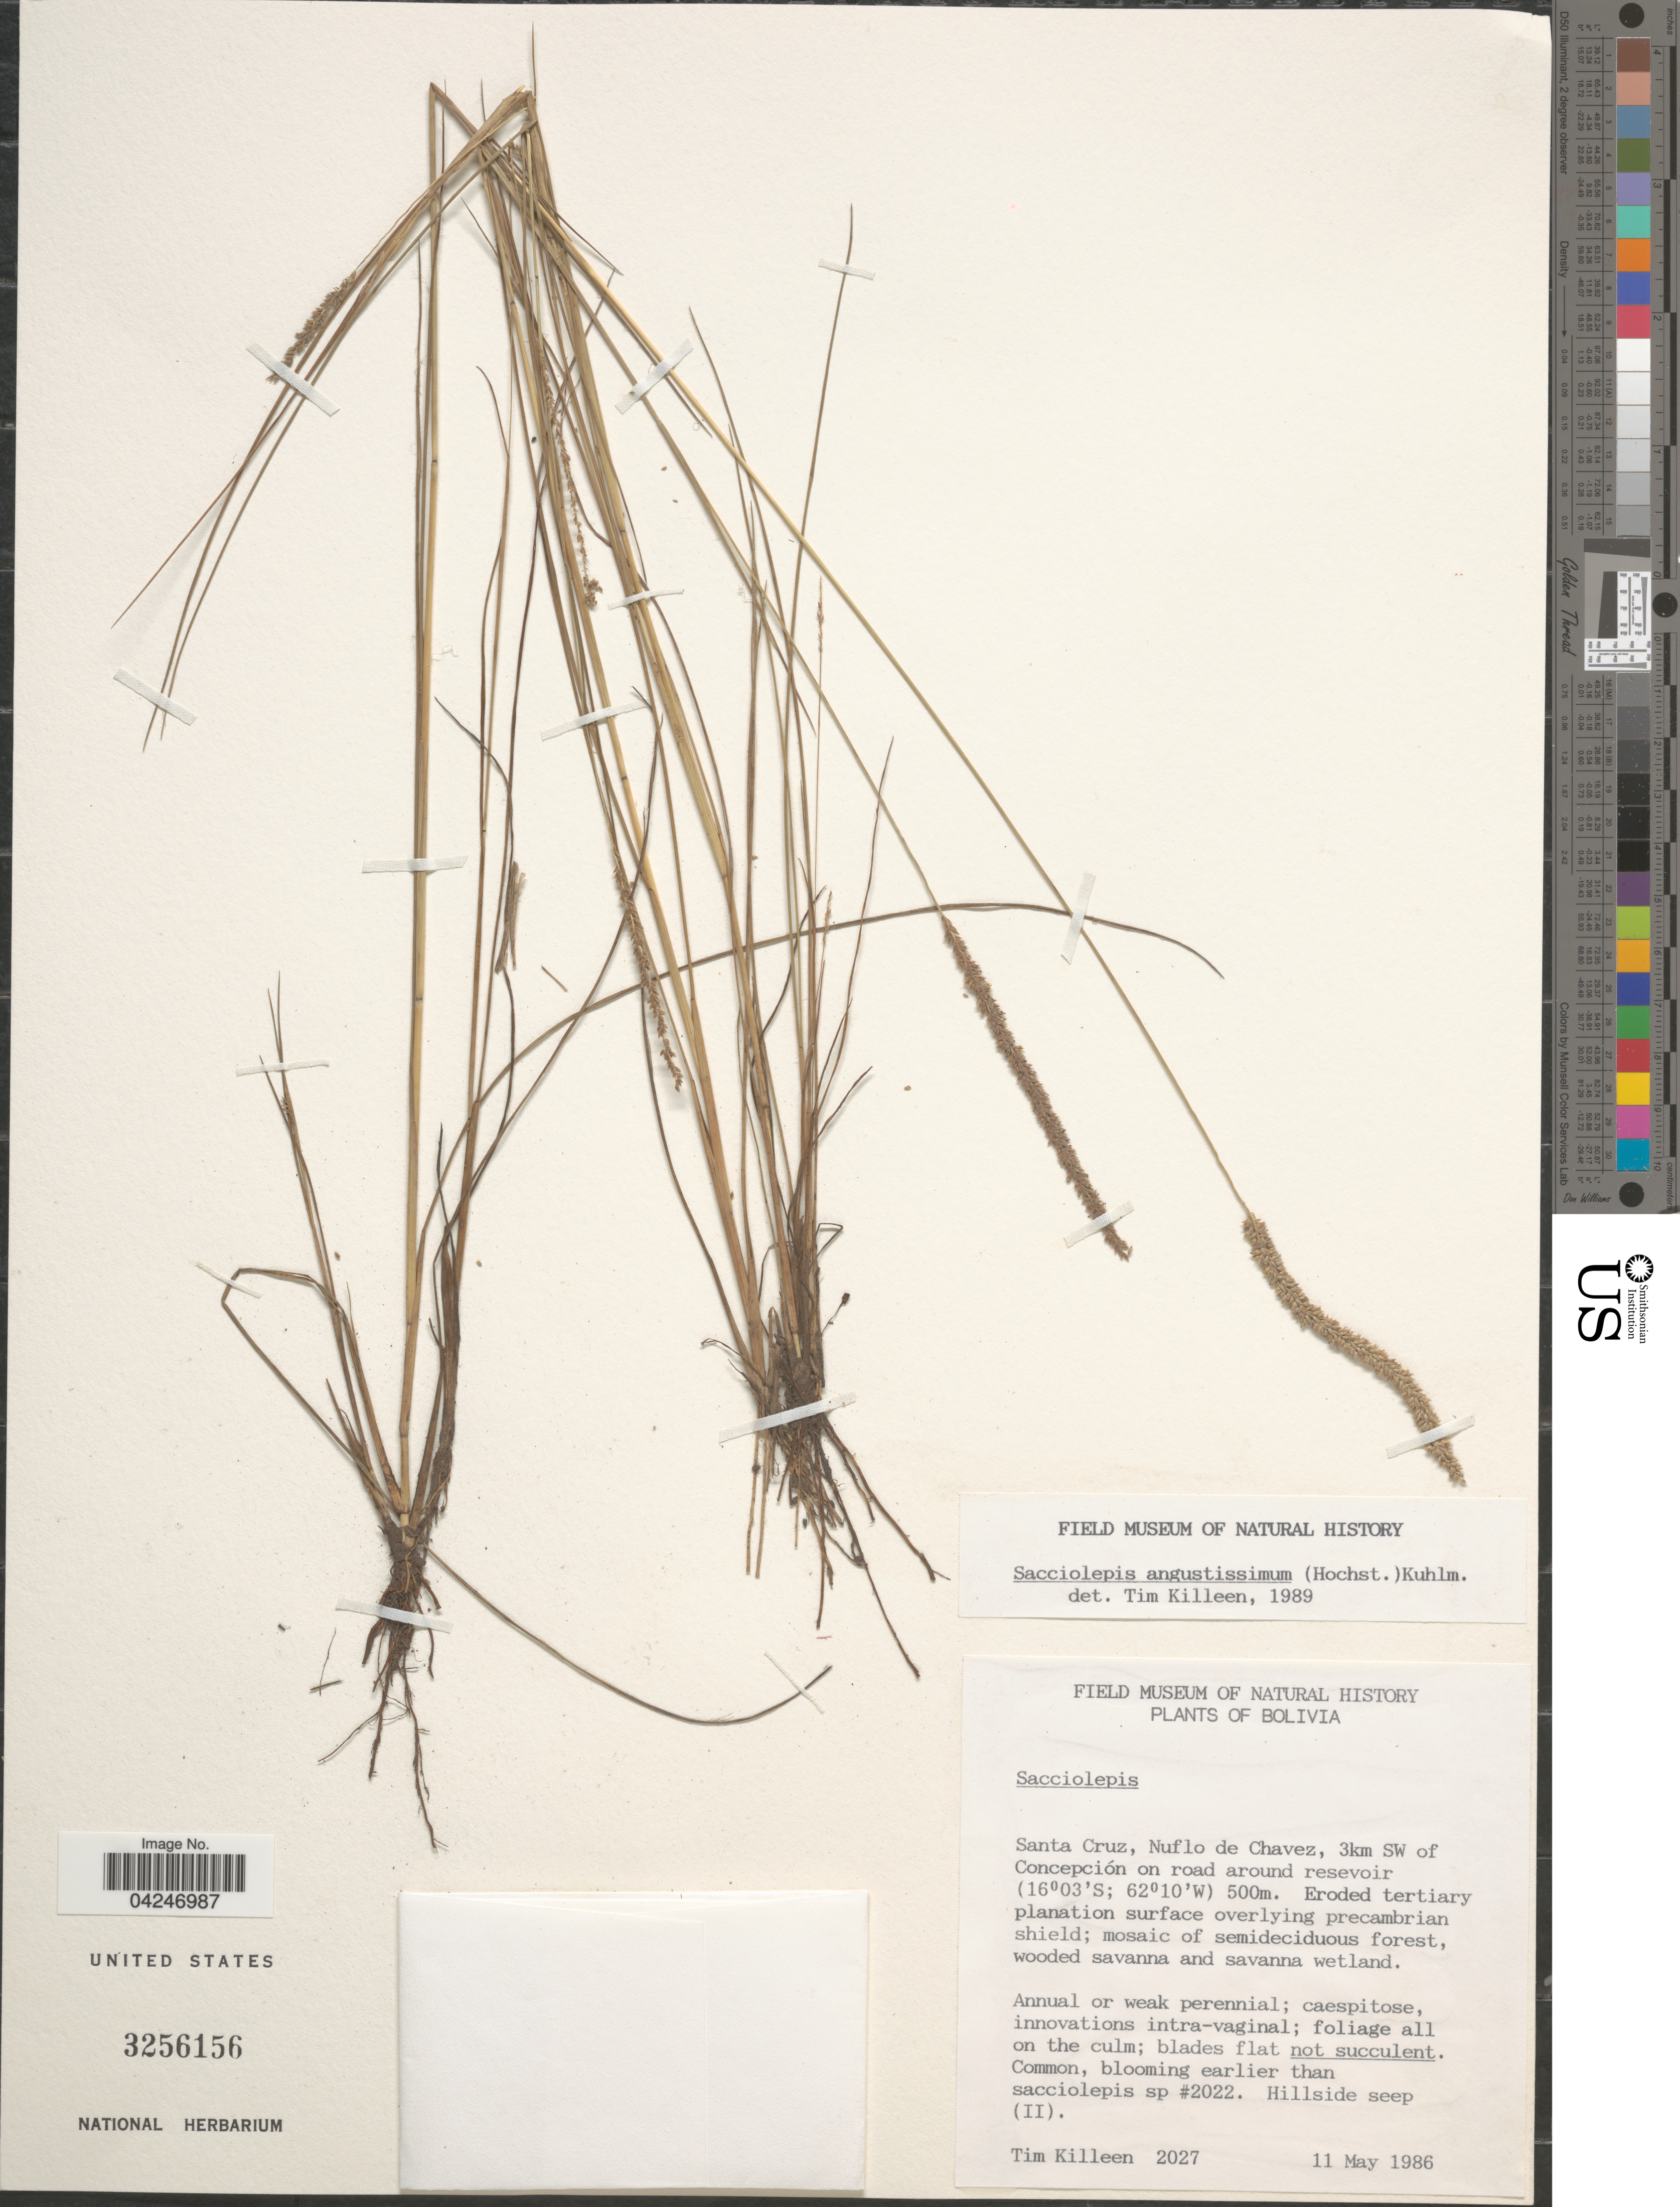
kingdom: Plantae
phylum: Tracheophyta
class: Liliopsida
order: Poales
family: Poaceae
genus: Sacciolepis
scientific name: Sacciolepis angustissima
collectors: T. J. Killeen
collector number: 2027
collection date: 1986-05-11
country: Bolivia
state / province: Santa Cruz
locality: Nuflo de Chavez, 3km SW of Concepción on road around reservoir. Eroded tertiary planation surface overlying precambrian shield; mosaic of semidecidous forest, wooded savanna and savanna wetland.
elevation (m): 500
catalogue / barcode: US 3256156